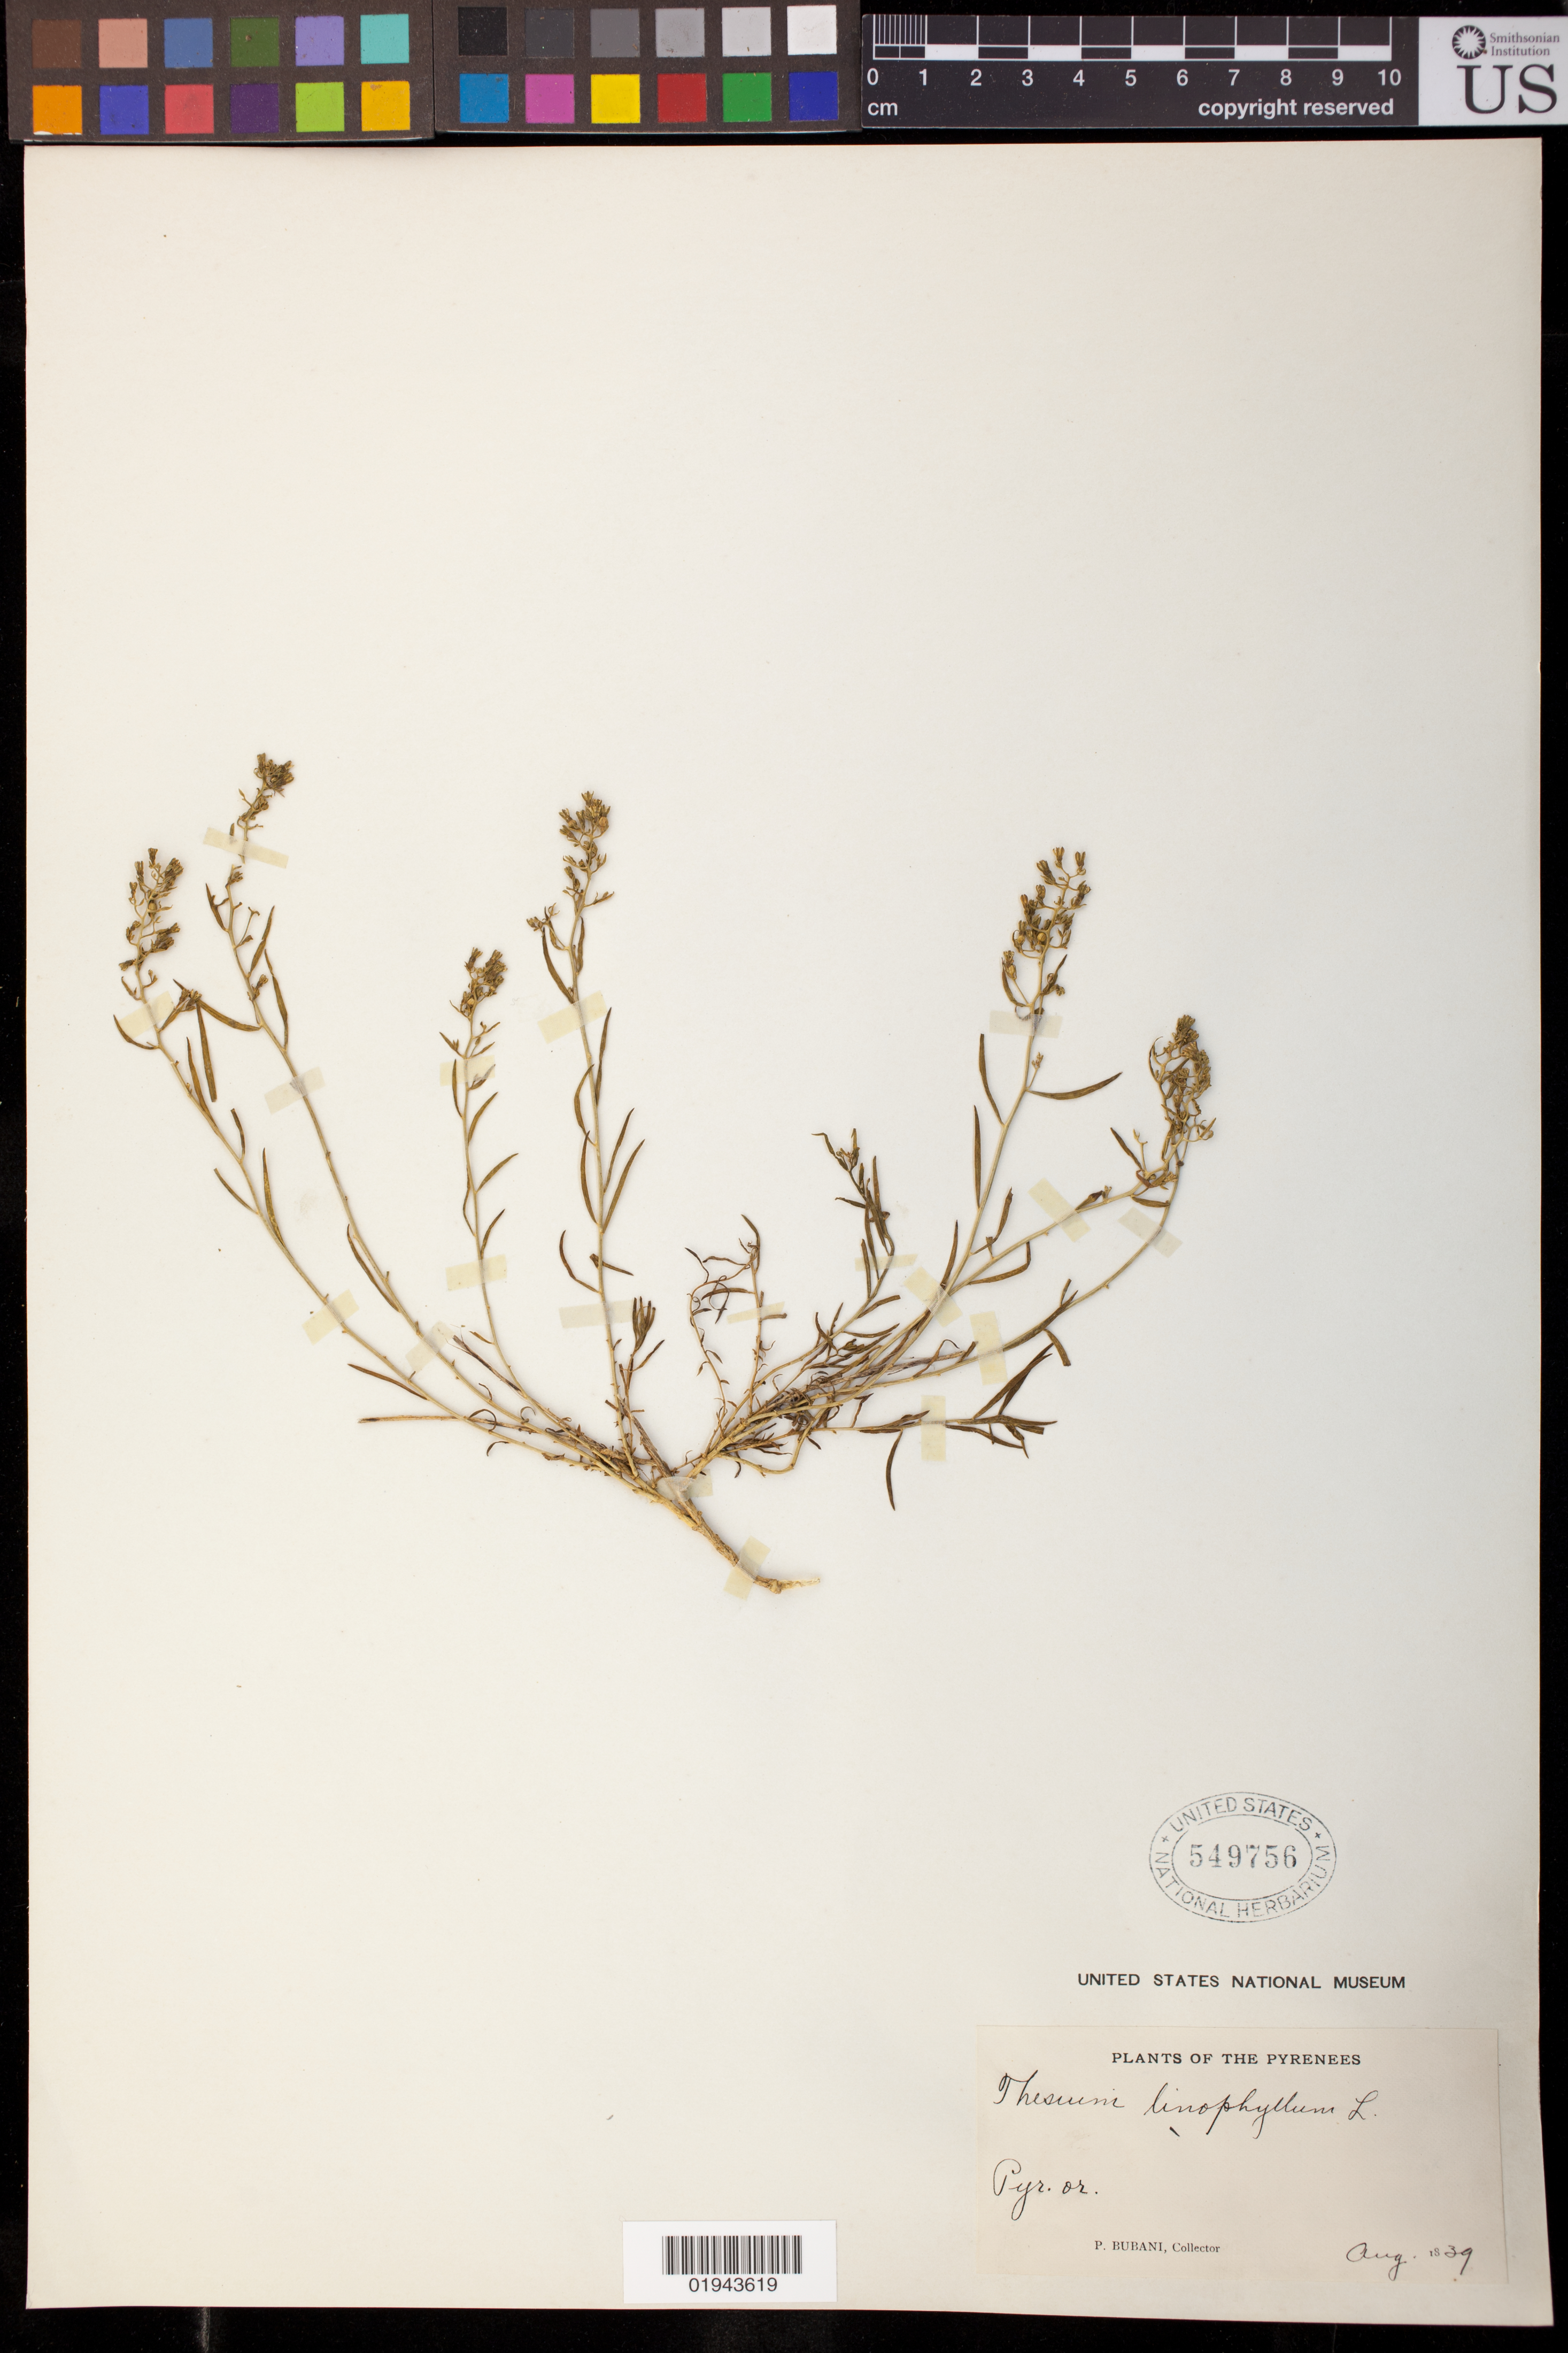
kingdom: Plantae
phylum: Tracheophyta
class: Magnoliopsida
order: Santalales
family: Thesiaceae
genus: Thesium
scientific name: Thesium linophyllum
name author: L.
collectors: P. Bubani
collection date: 1839-08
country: France / Spain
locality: The Pyrénées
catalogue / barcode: US 549756